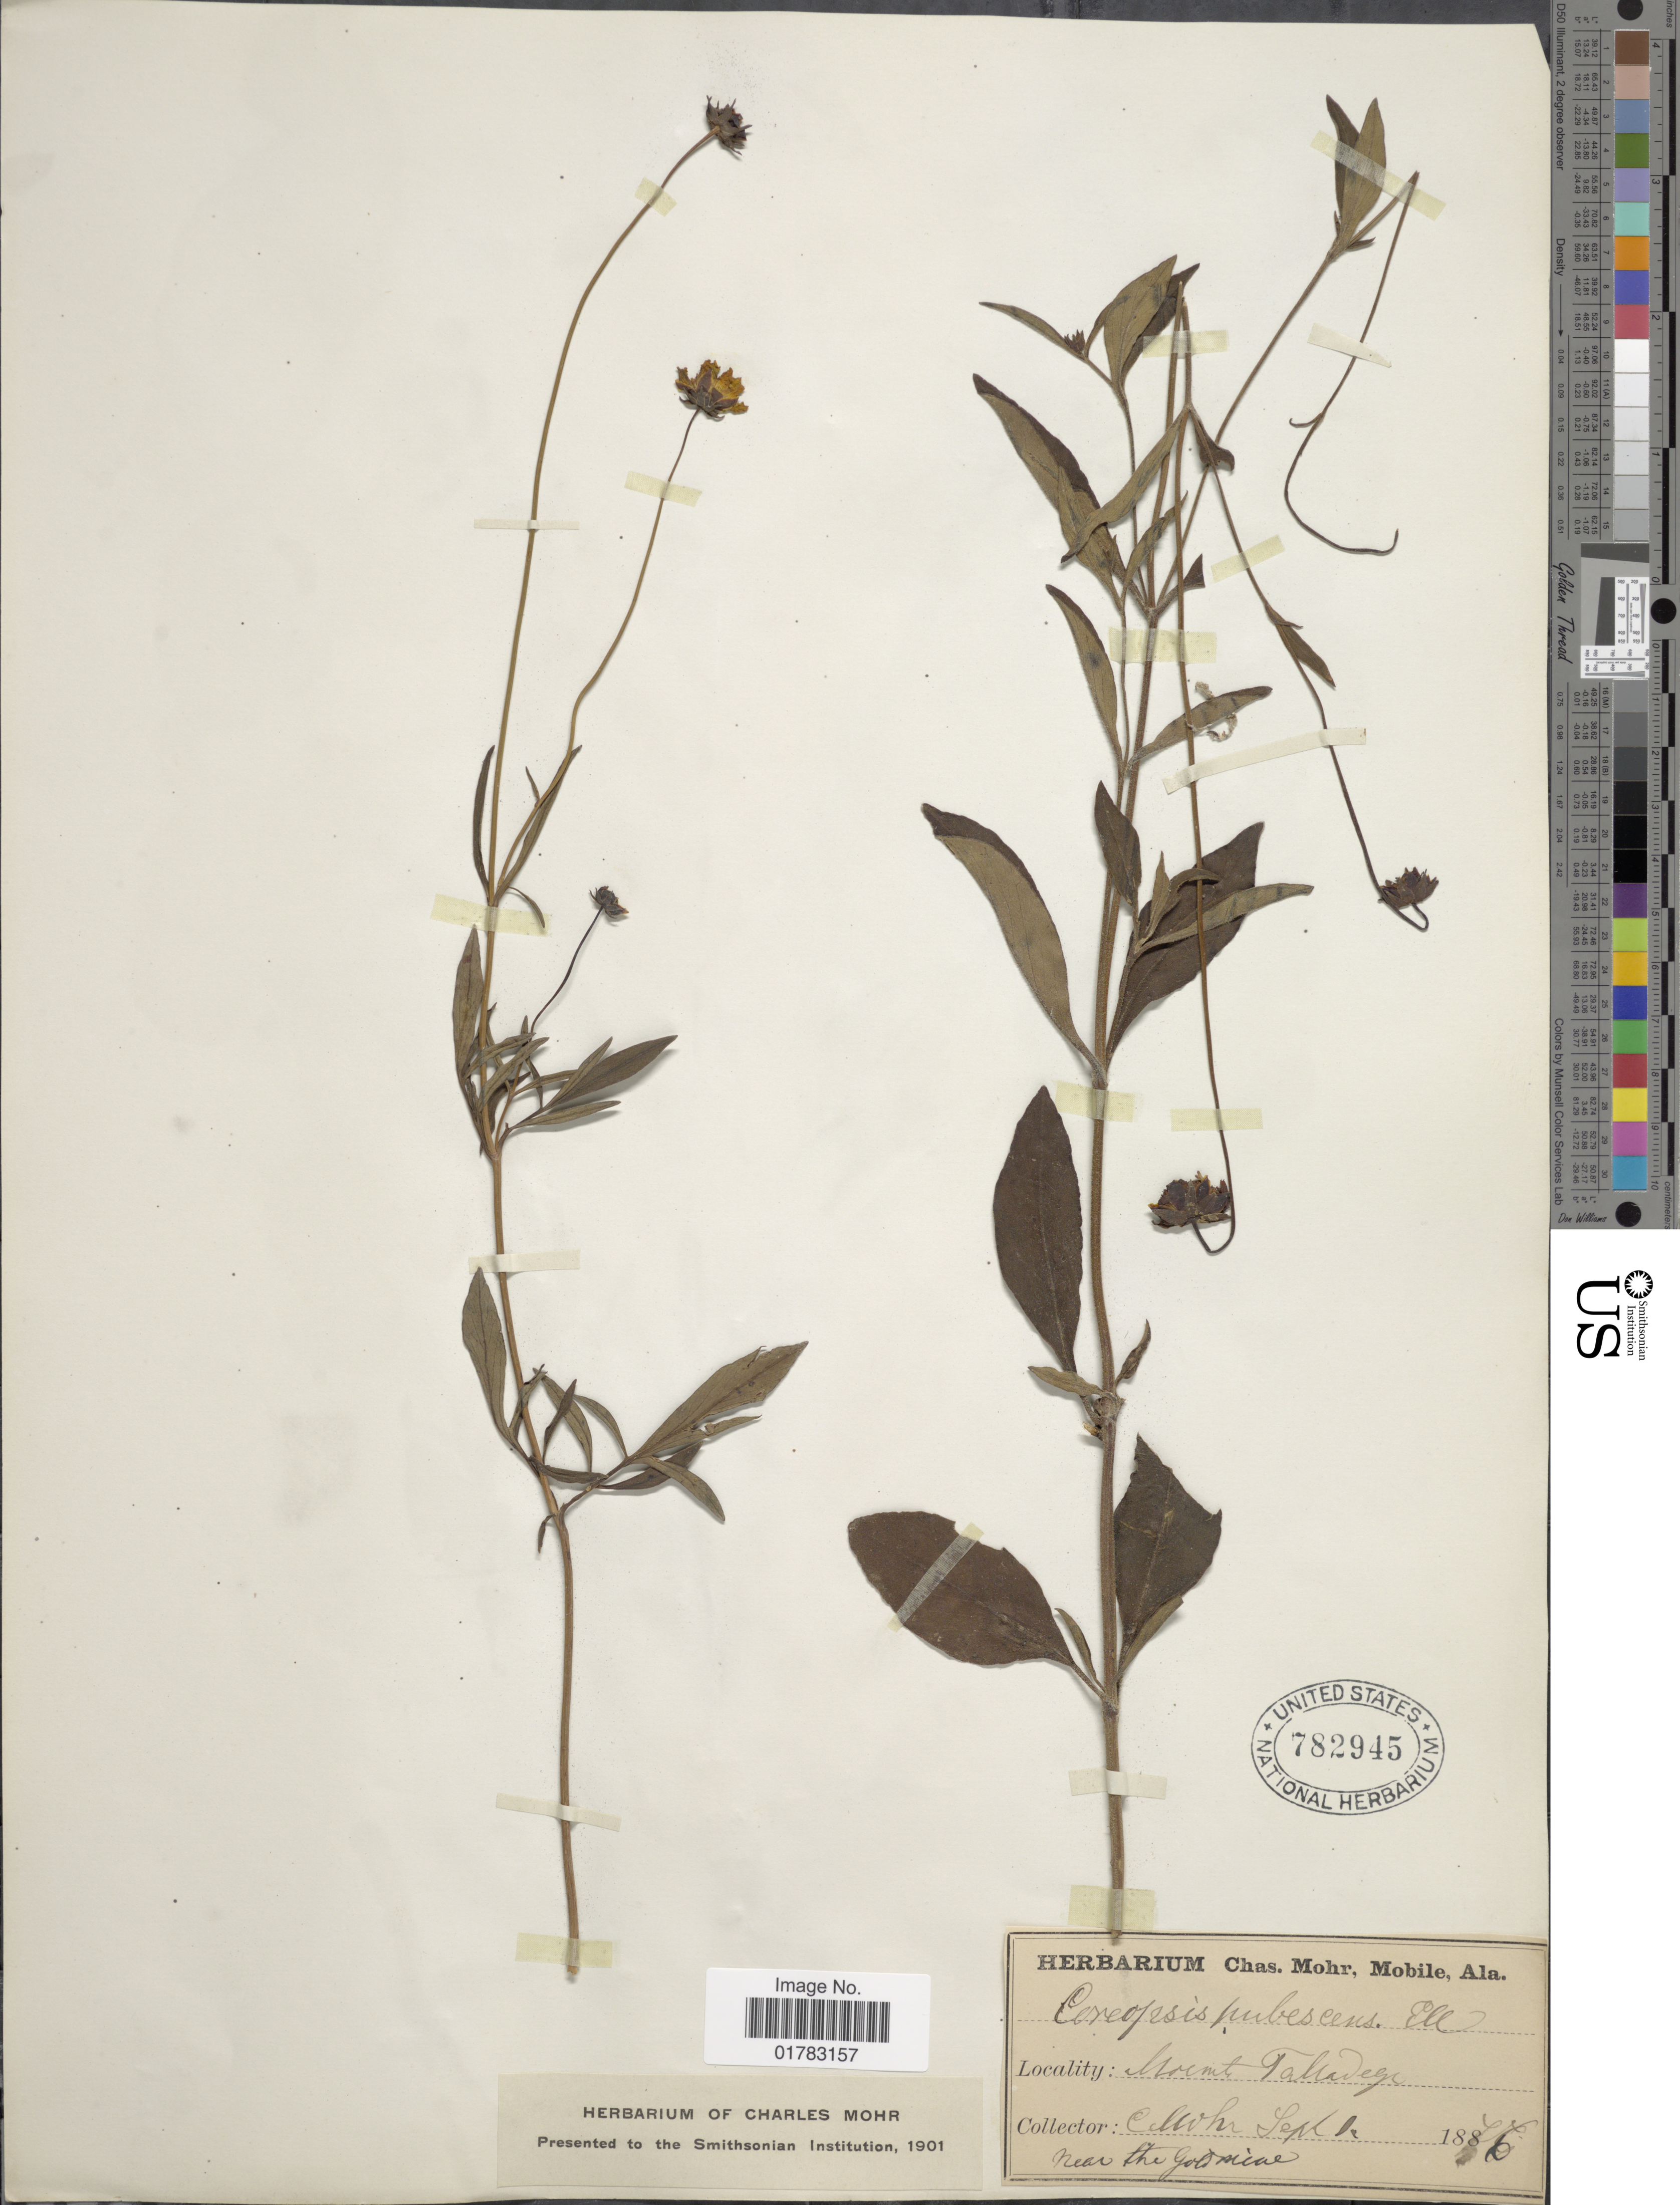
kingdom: Plantae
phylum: Tracheophyta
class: Magnoliopsida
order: Asterales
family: Asteraceae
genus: Coreopsis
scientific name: Coreopsis pubescens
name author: Elliott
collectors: C. T. Mohr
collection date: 1877-09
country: United States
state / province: Alabama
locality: Talladega, near the Goldmine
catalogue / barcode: US 782945